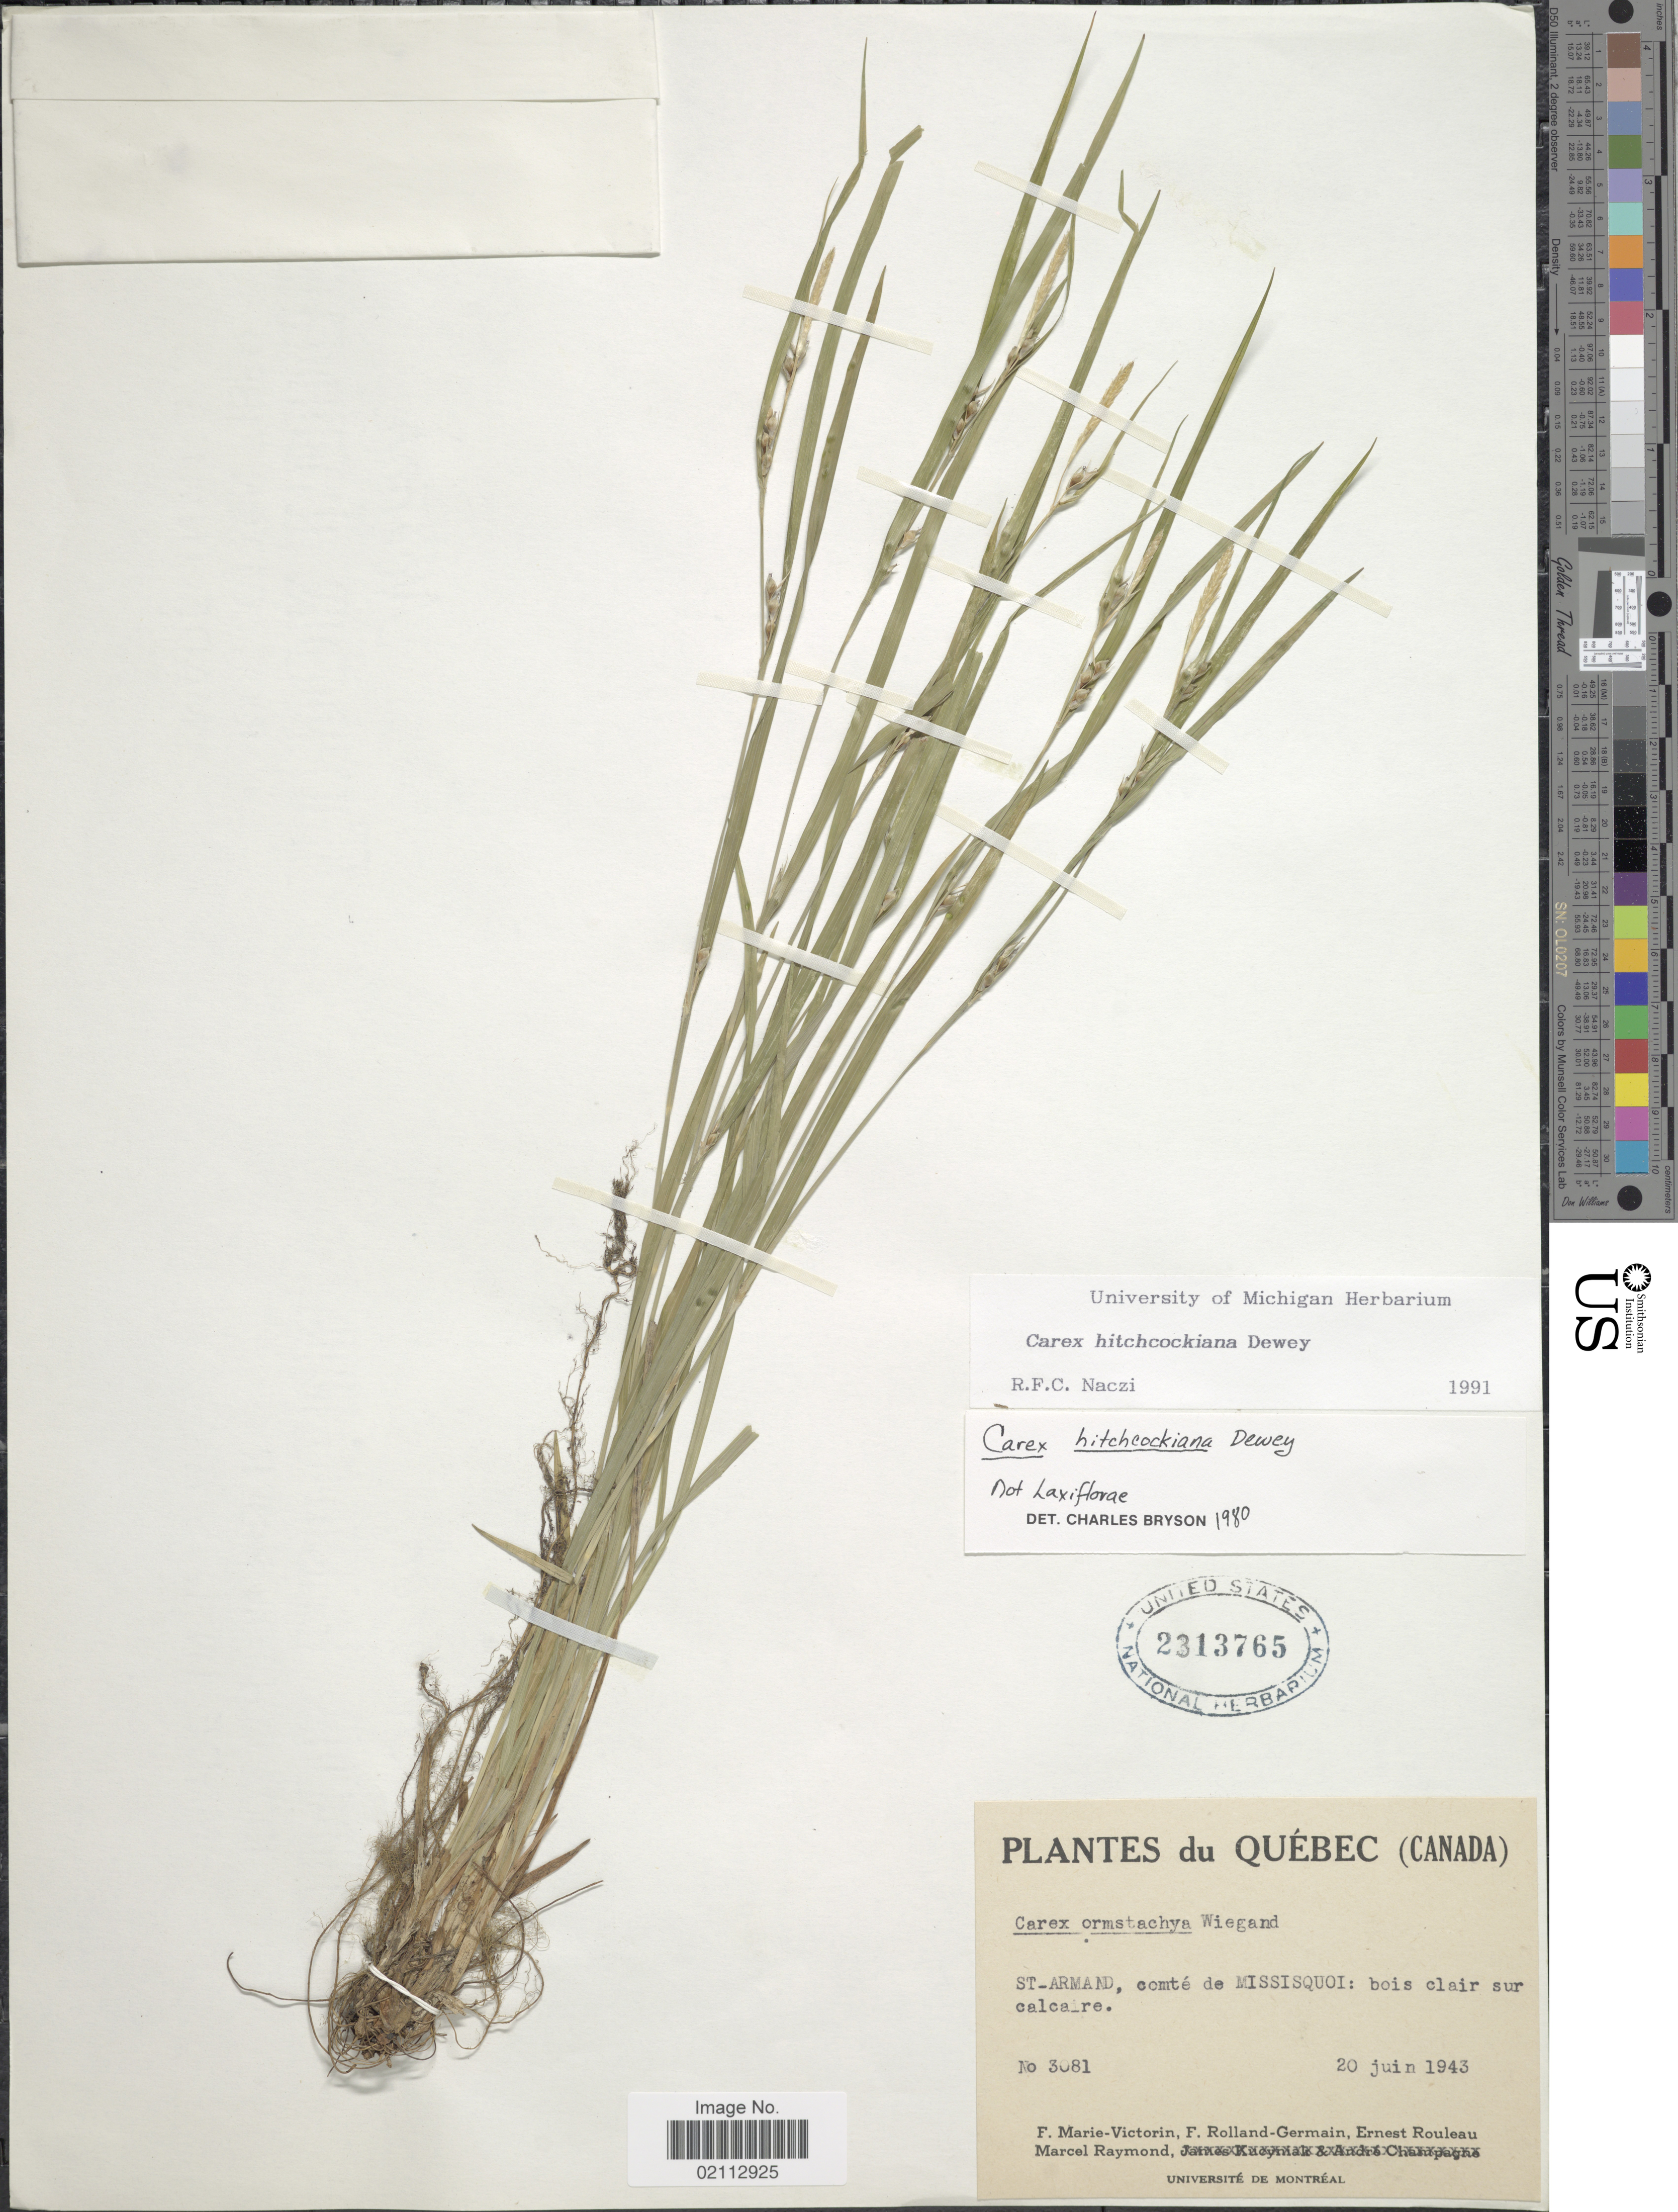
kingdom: Plantae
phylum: Tracheophyta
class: Liliopsida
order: Poales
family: Cyperaceae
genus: Carex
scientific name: Carex hitchcockiana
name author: Dewey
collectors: F. Marie-Victorin, Rolland-Germain, E. Rouleau & M. Raymond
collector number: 3081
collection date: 1943-06-20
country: Canada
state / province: Quebec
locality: St_Armand, comte de Missisquoi: bois clair sur calcaire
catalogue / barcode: US 2313765